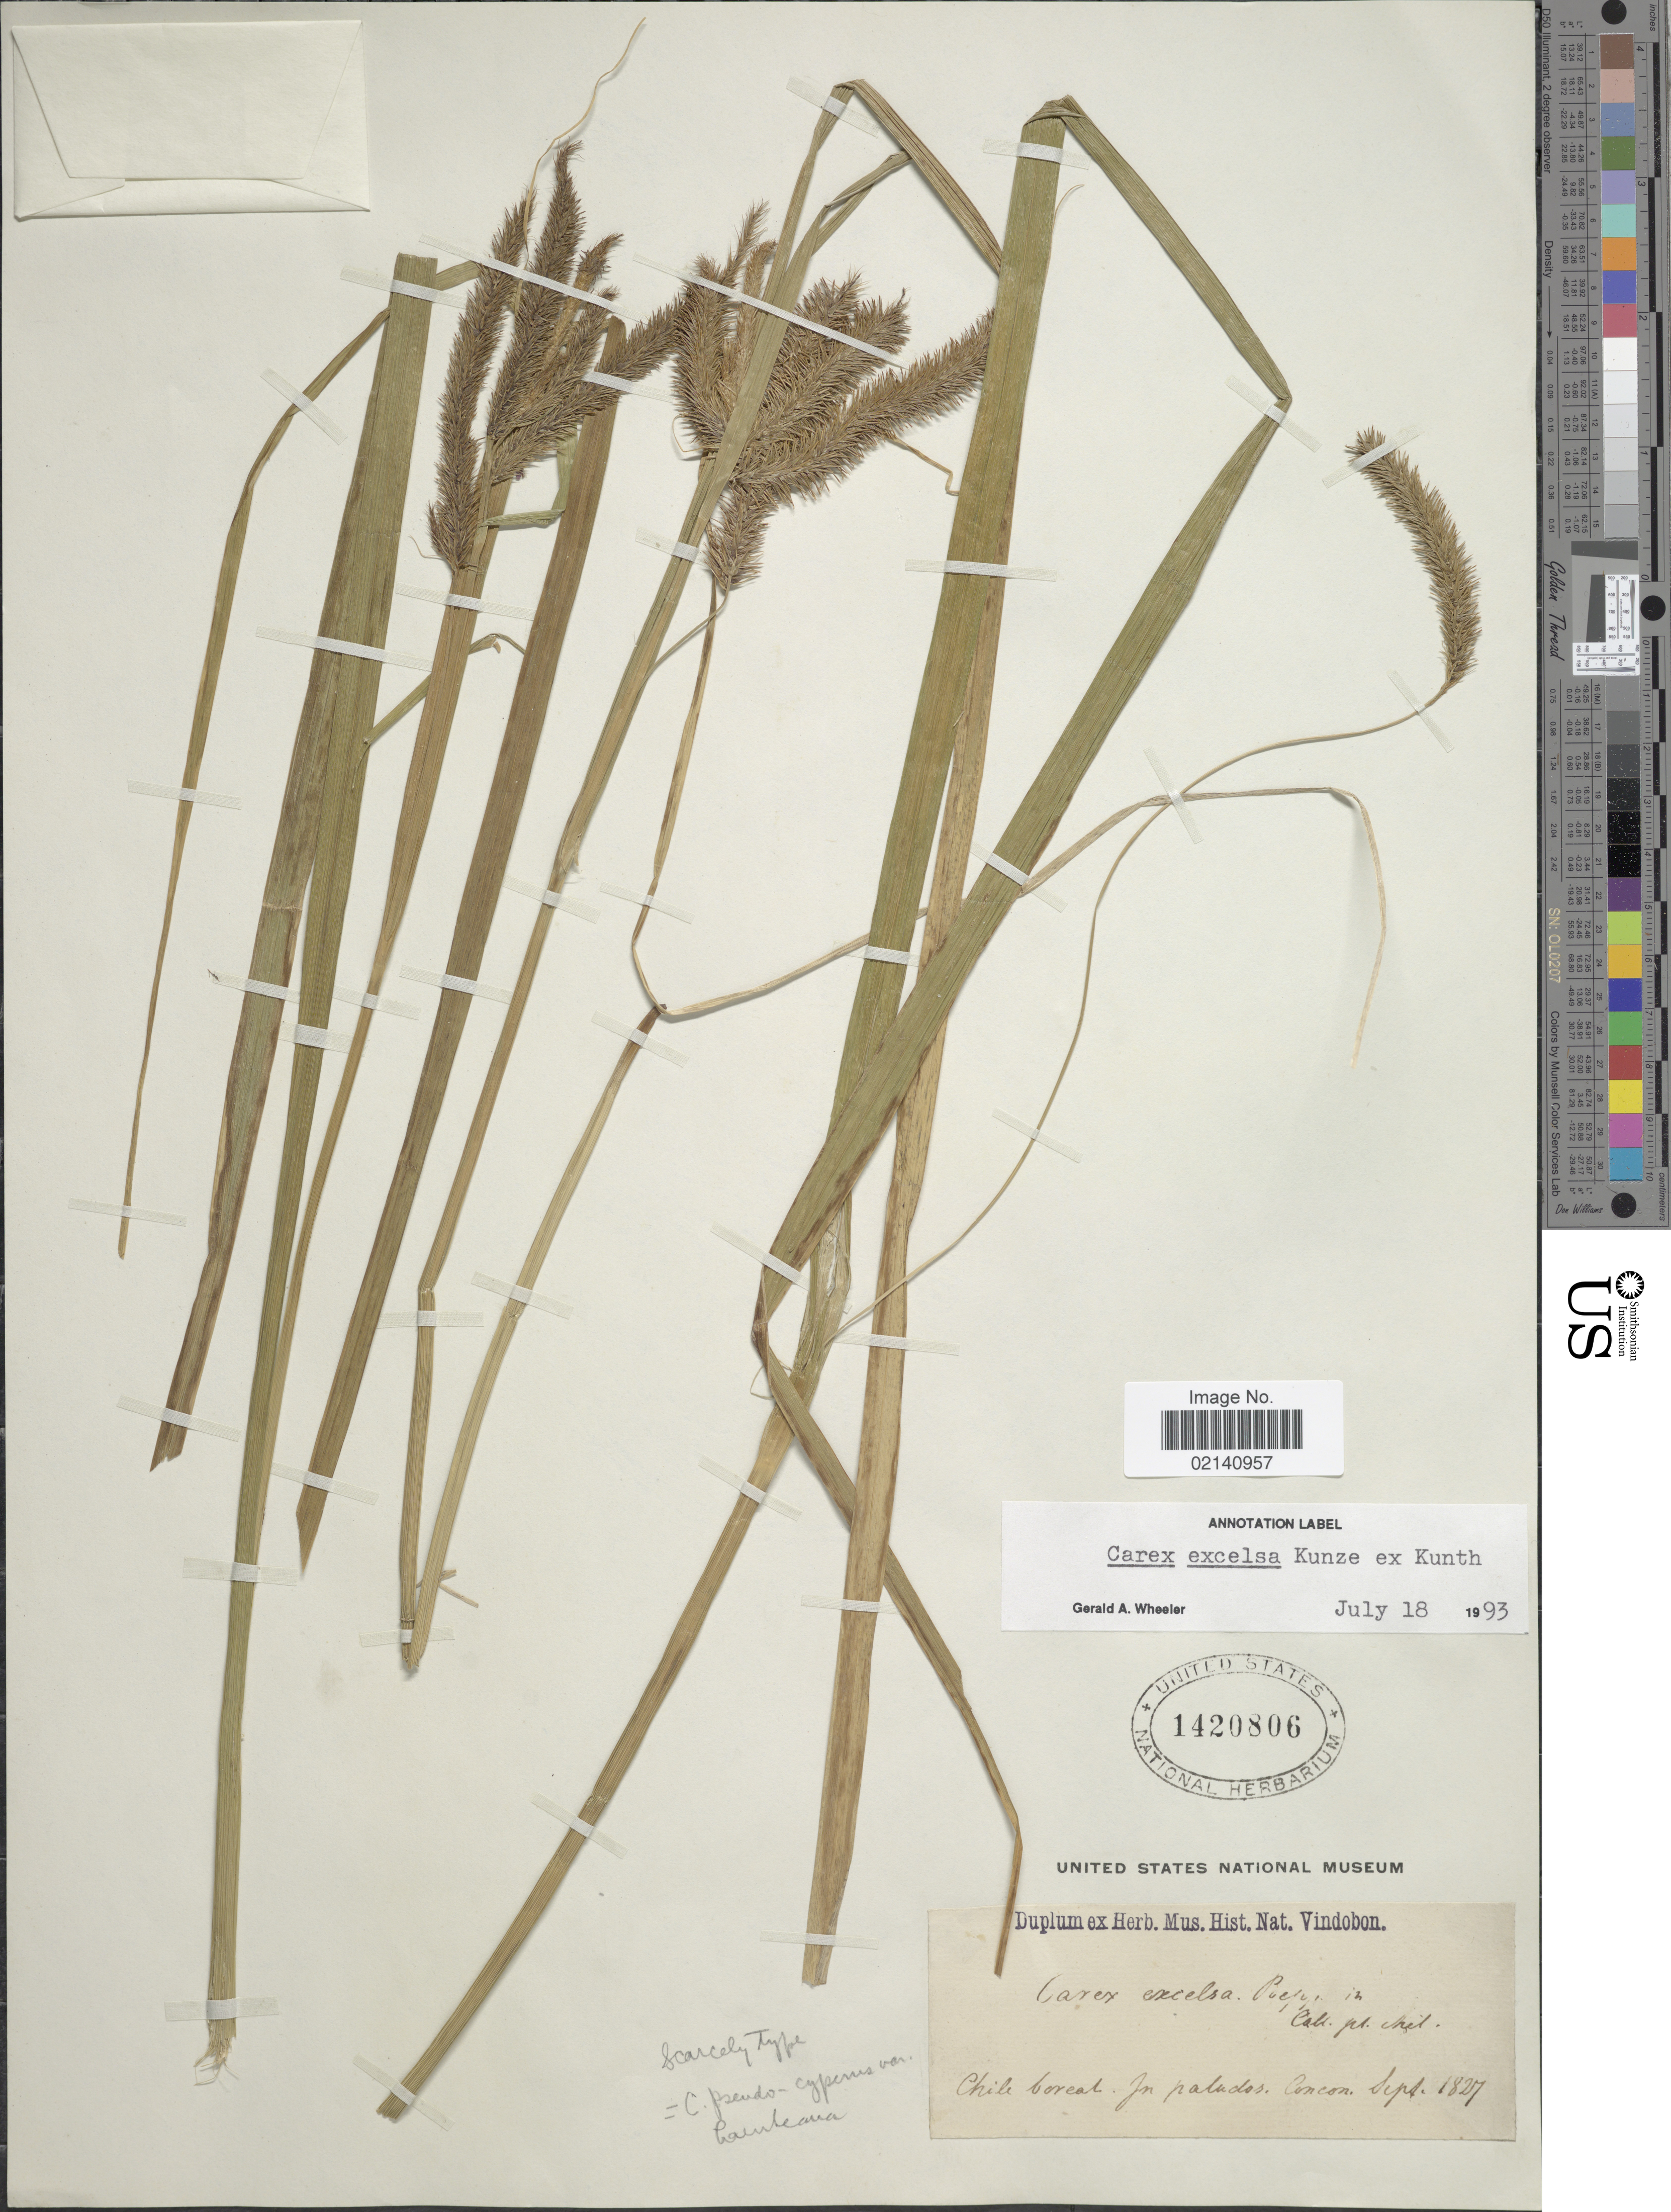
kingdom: Plantae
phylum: Tracheophyta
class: Liliopsida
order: Poales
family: Cyperaceae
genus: Carex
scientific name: Carex excelsa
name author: Poepp. ex Kunth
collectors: ex herb. Musei Hist. Natur. Vindob.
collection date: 1827-09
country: Chile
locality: Chile boreal., In paludos, Concon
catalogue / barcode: US 1420806